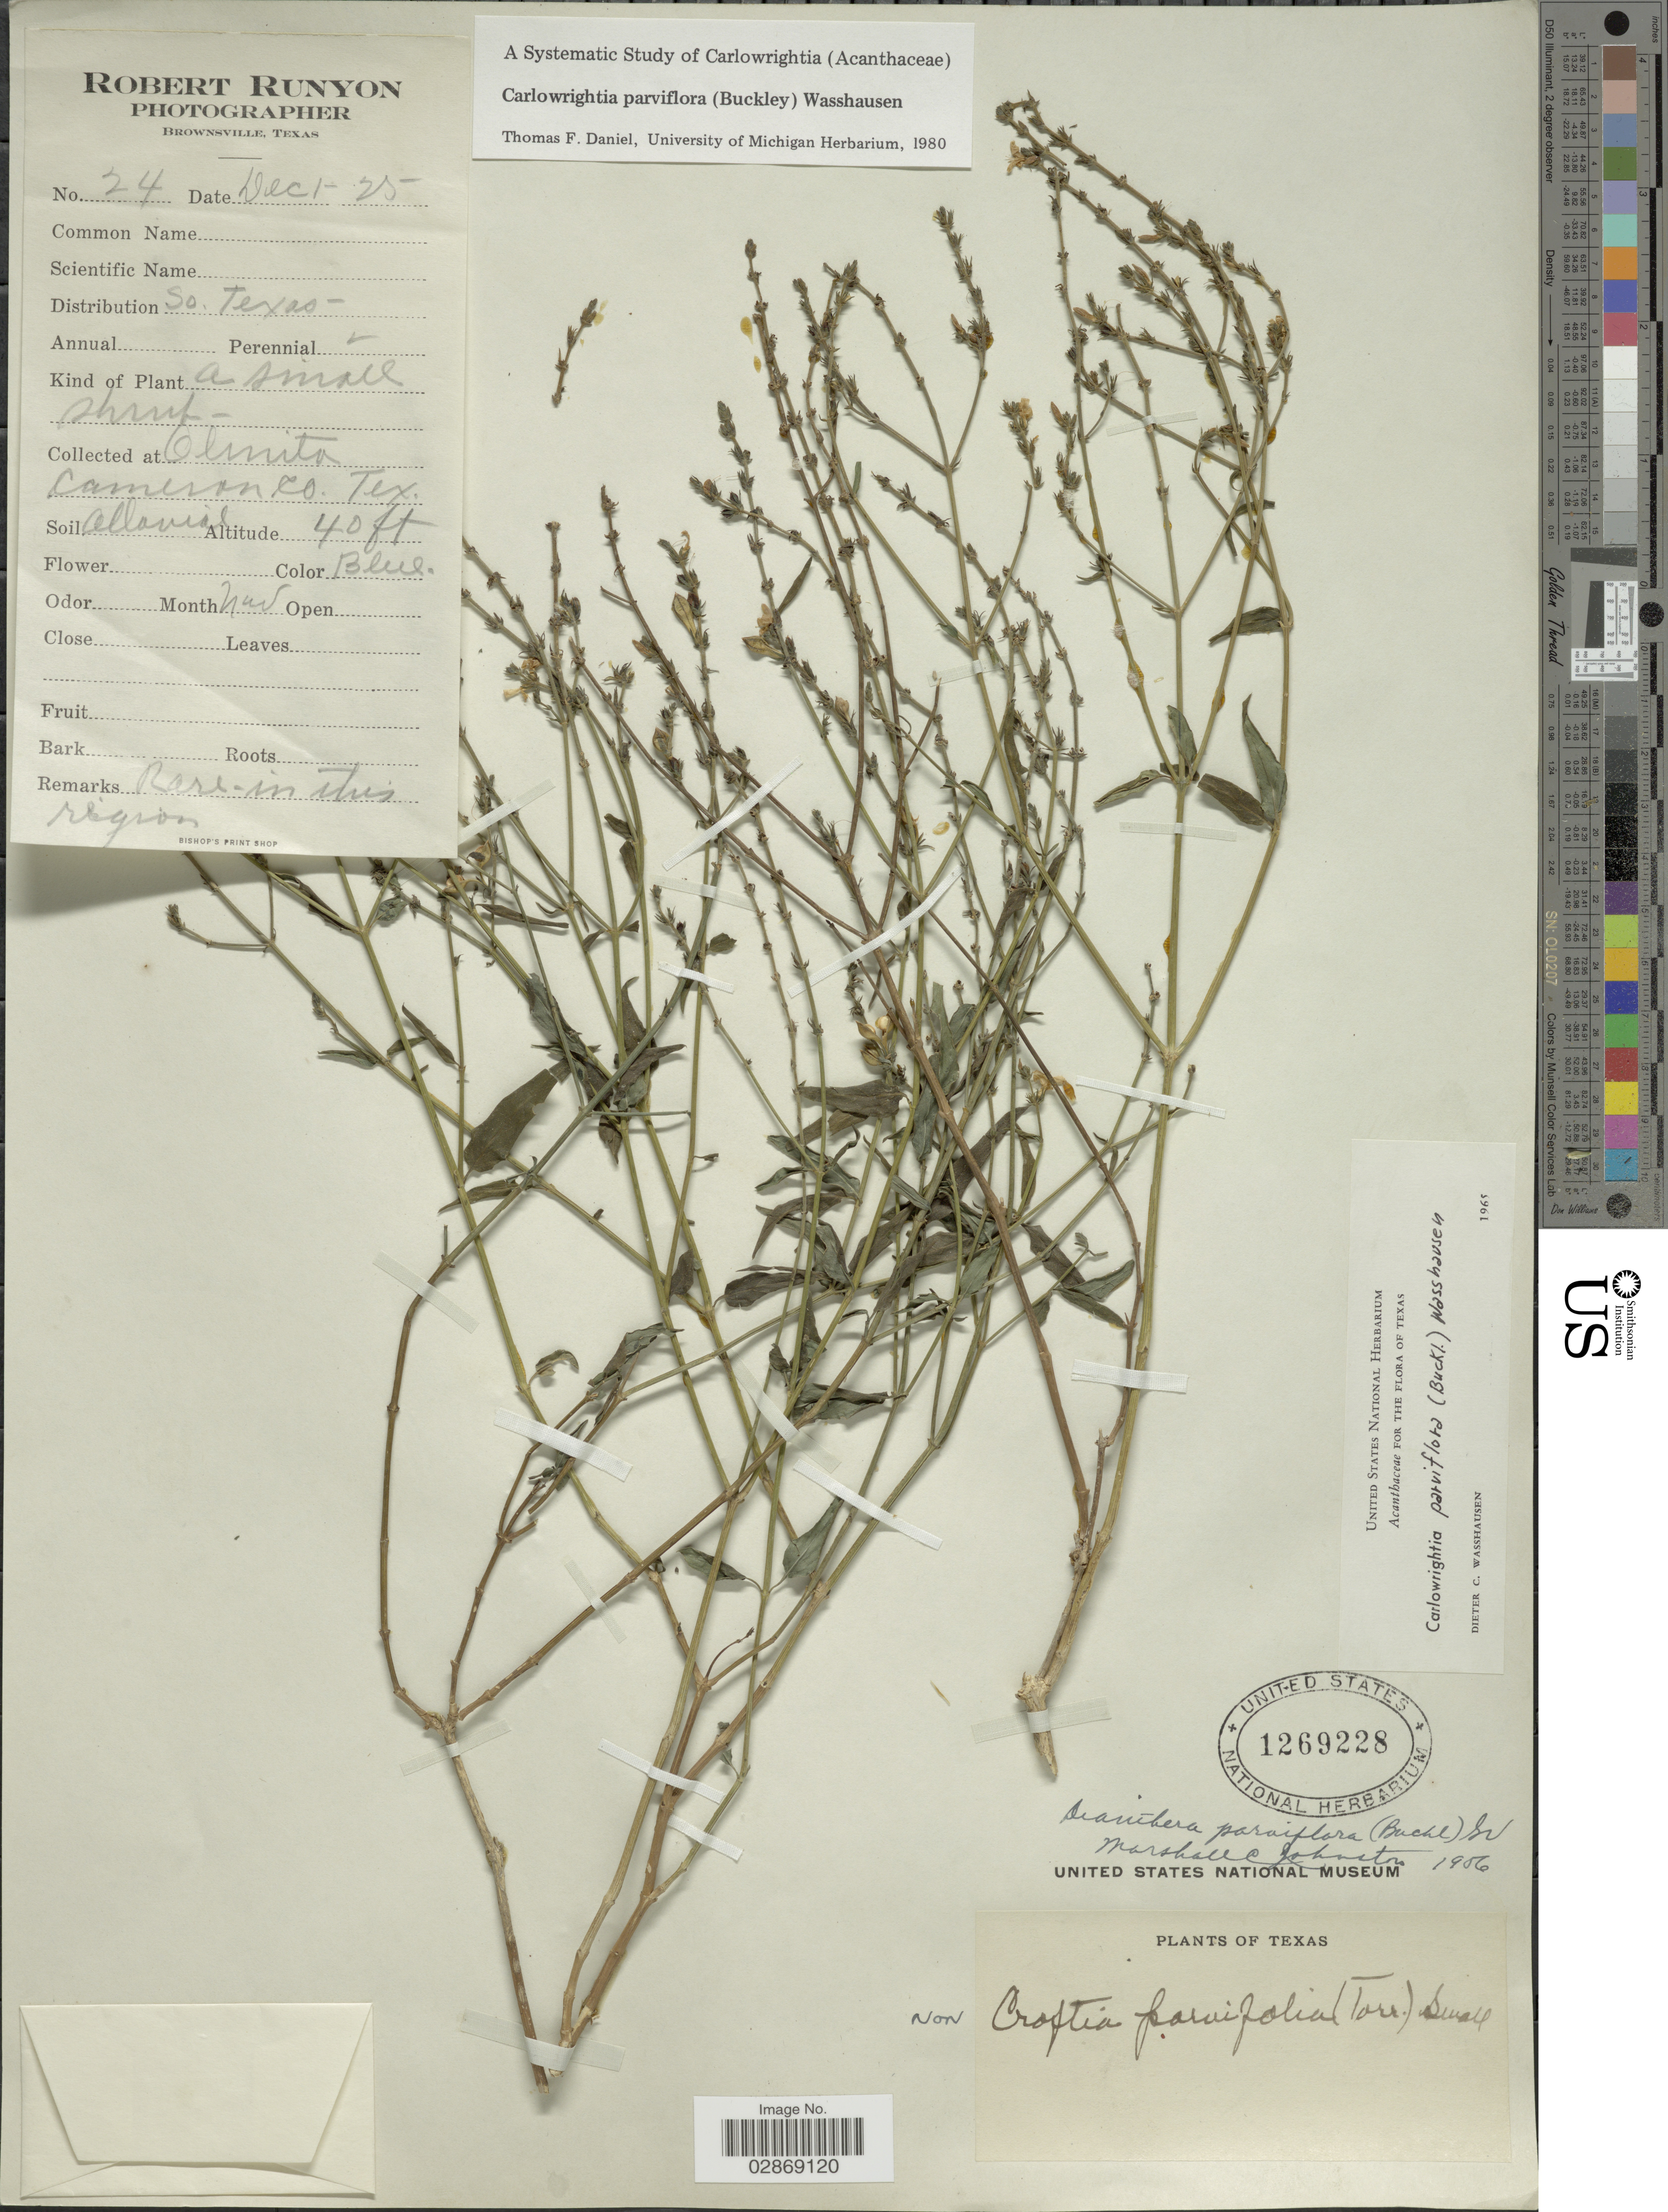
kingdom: Plantae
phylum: Tracheophyta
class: Magnoliopsida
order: Lamiales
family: Acanthaceae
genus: Carlowrightia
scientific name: Carlowrightia parvifolia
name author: Brandegee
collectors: R. Runyon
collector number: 24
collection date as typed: Transcribed d/m/y: 1/12/25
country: United States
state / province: Texas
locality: Olmito, Cameron Co.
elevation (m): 12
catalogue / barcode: US 1269228